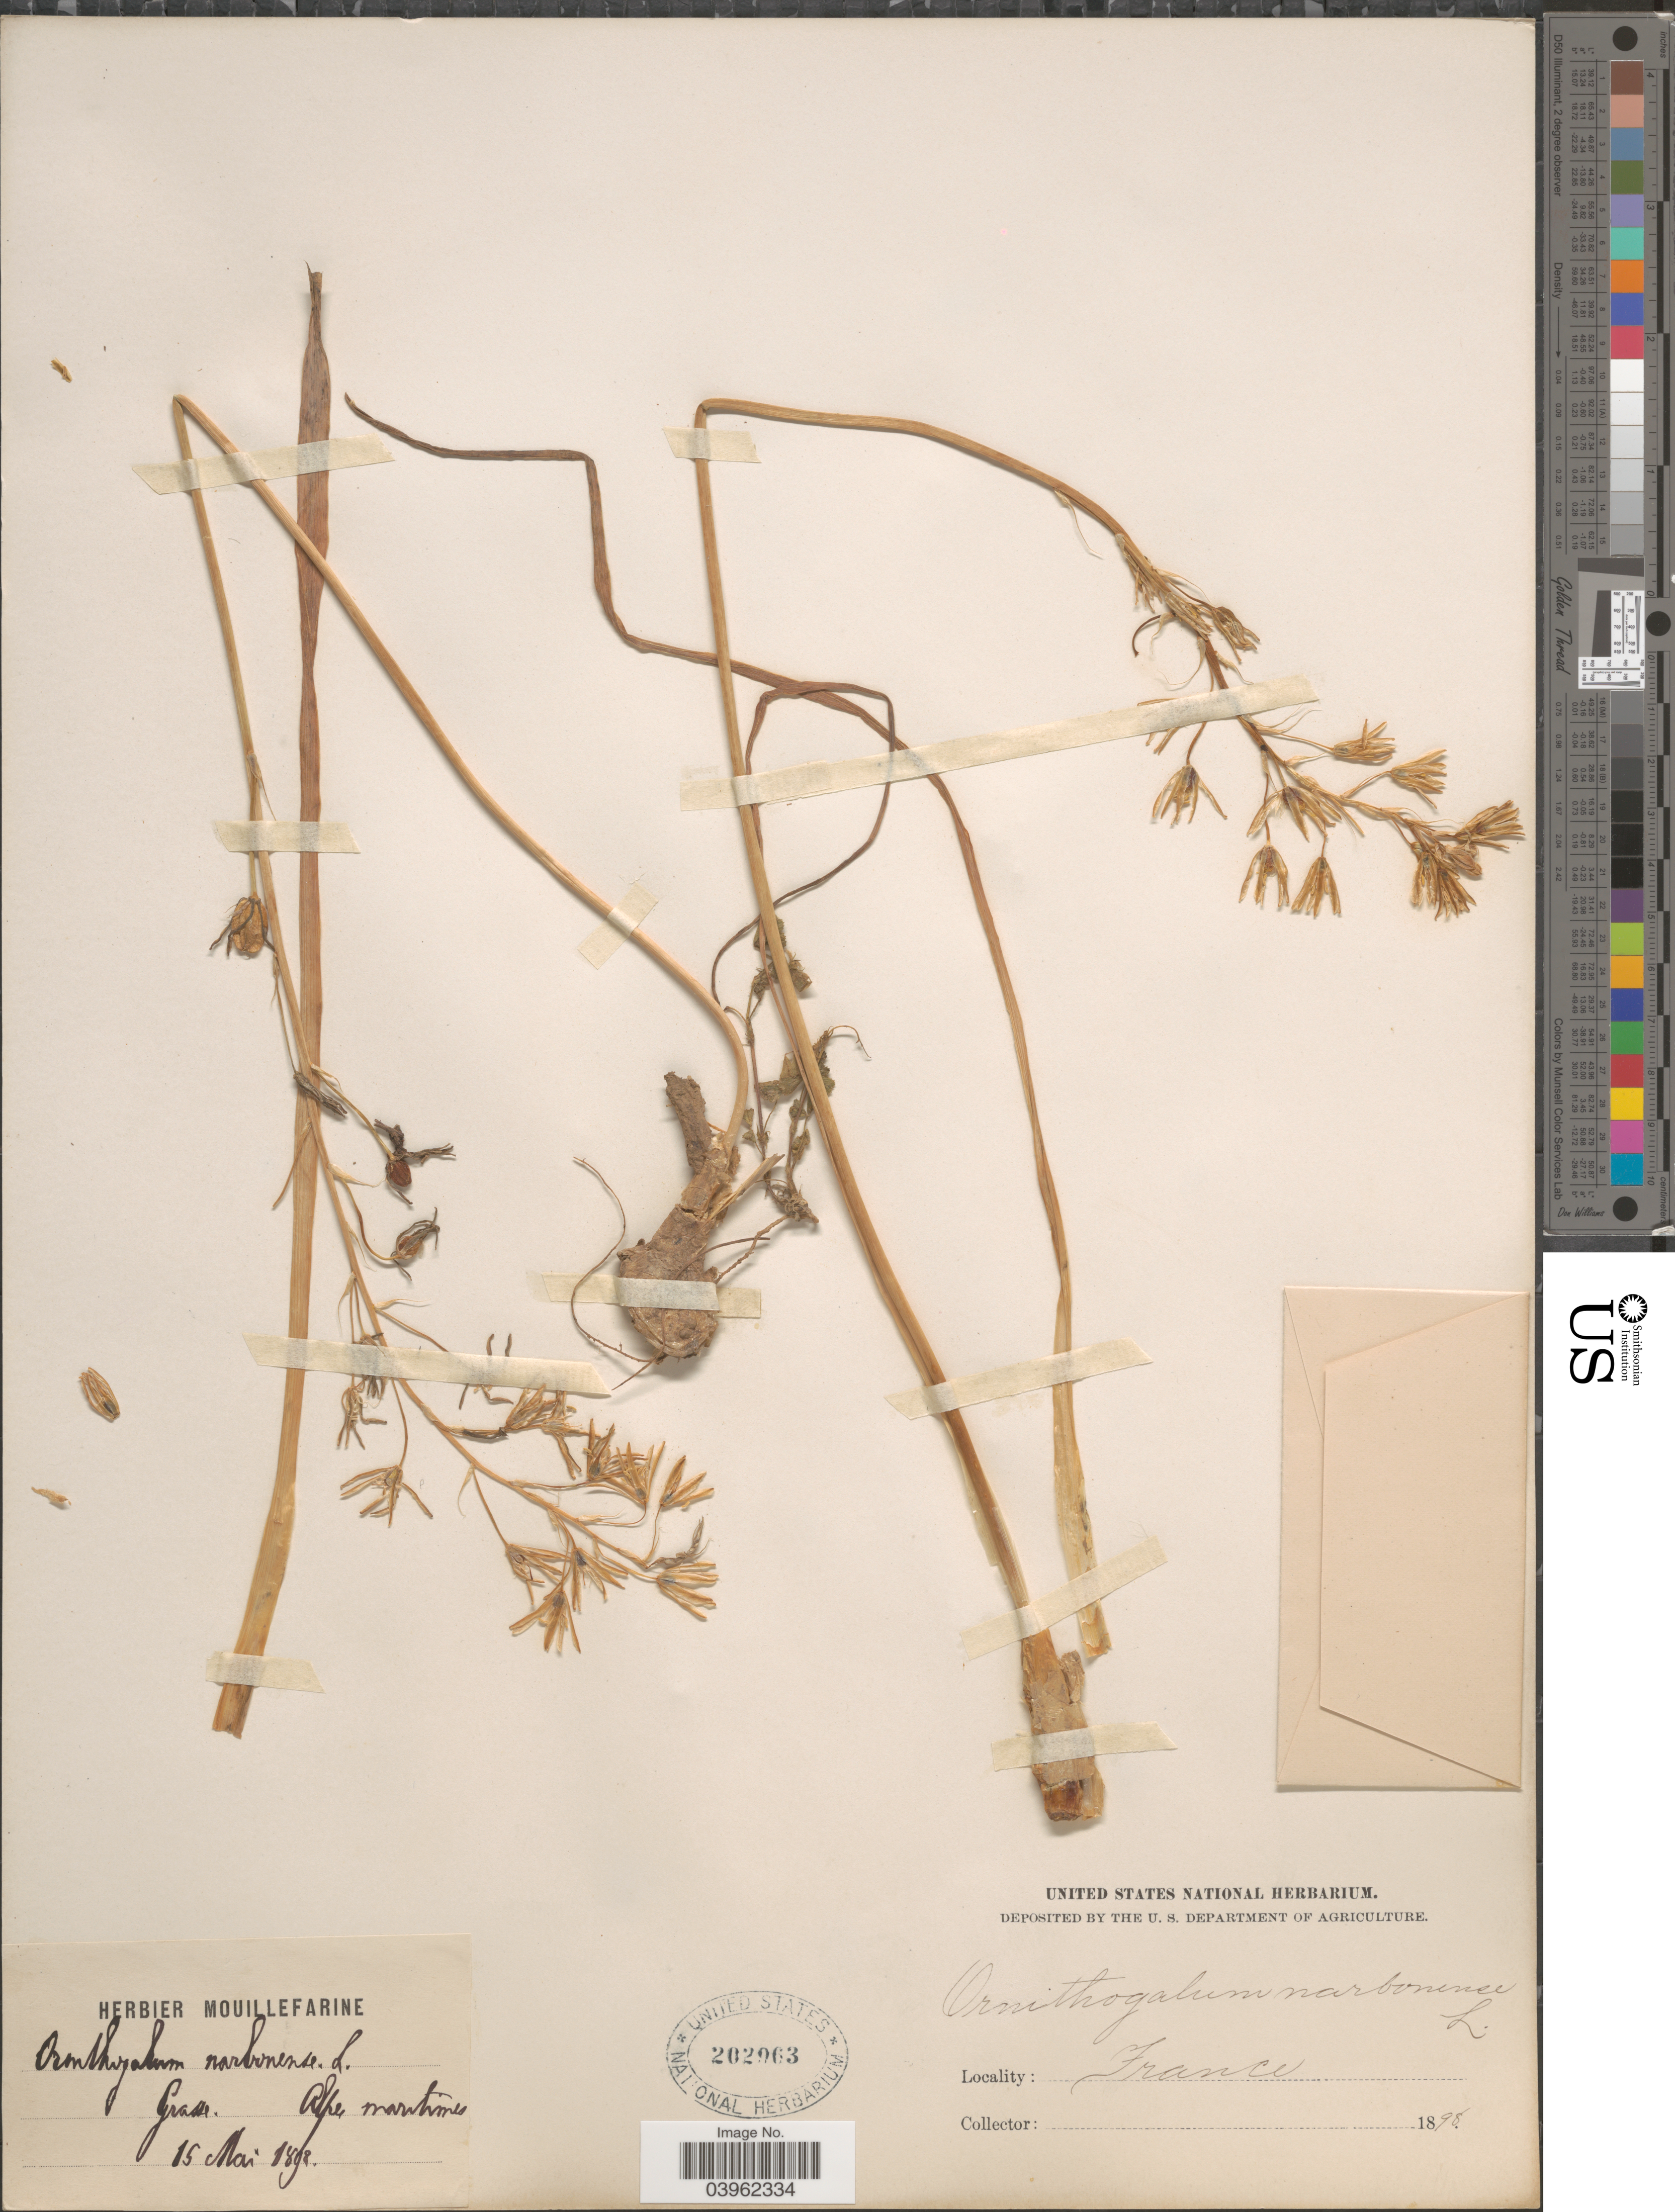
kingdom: Plantae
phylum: Tracheophyta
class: Liliopsida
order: Asparagales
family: Asparagaceae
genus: Ornithogalum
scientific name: Ornithogalum narbonense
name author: L.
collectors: ex herb. Mouillefarine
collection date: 1898-05-15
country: France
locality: Grasse. Alpe maritimes.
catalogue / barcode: US 202963